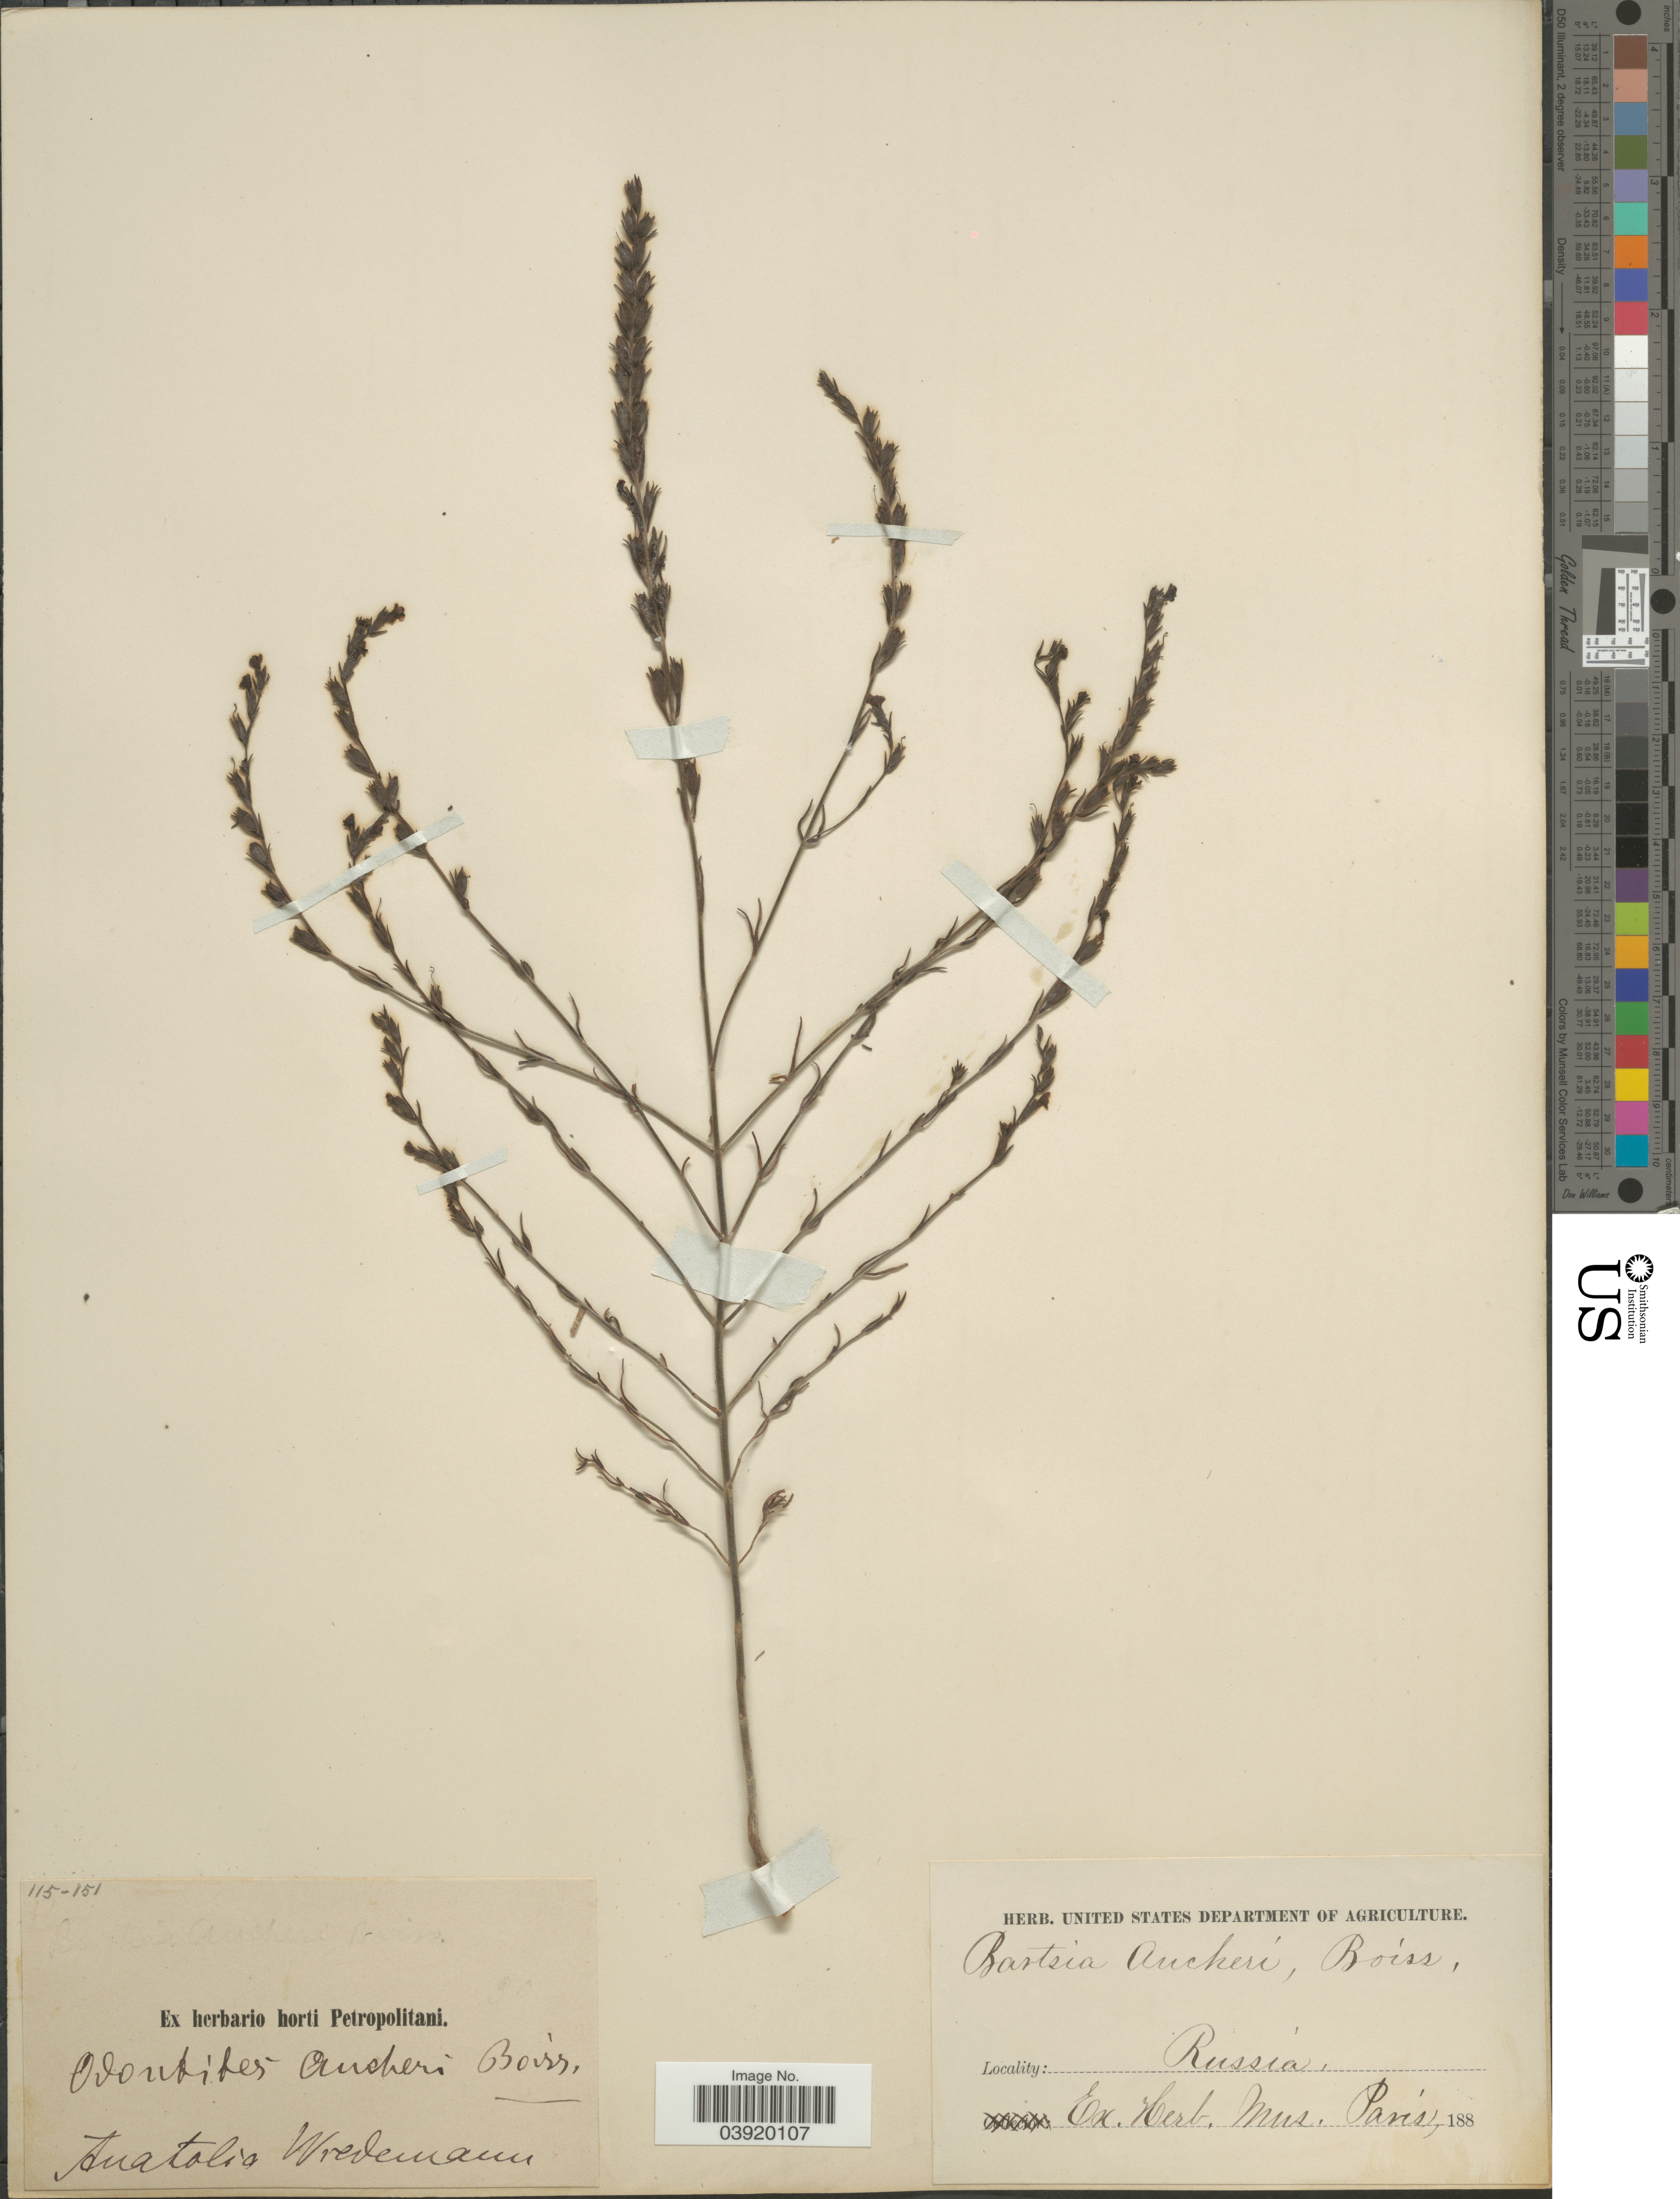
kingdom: Plantae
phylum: Tracheophyta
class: Magnoliopsida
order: Lamiales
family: Orobanchaceae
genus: Bornmuellerantha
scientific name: Bornmuellerantha aucheri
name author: (Boiss.) Rothm.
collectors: -. Wredemann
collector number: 115-151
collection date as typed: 188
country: Turkey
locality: Anatolia.